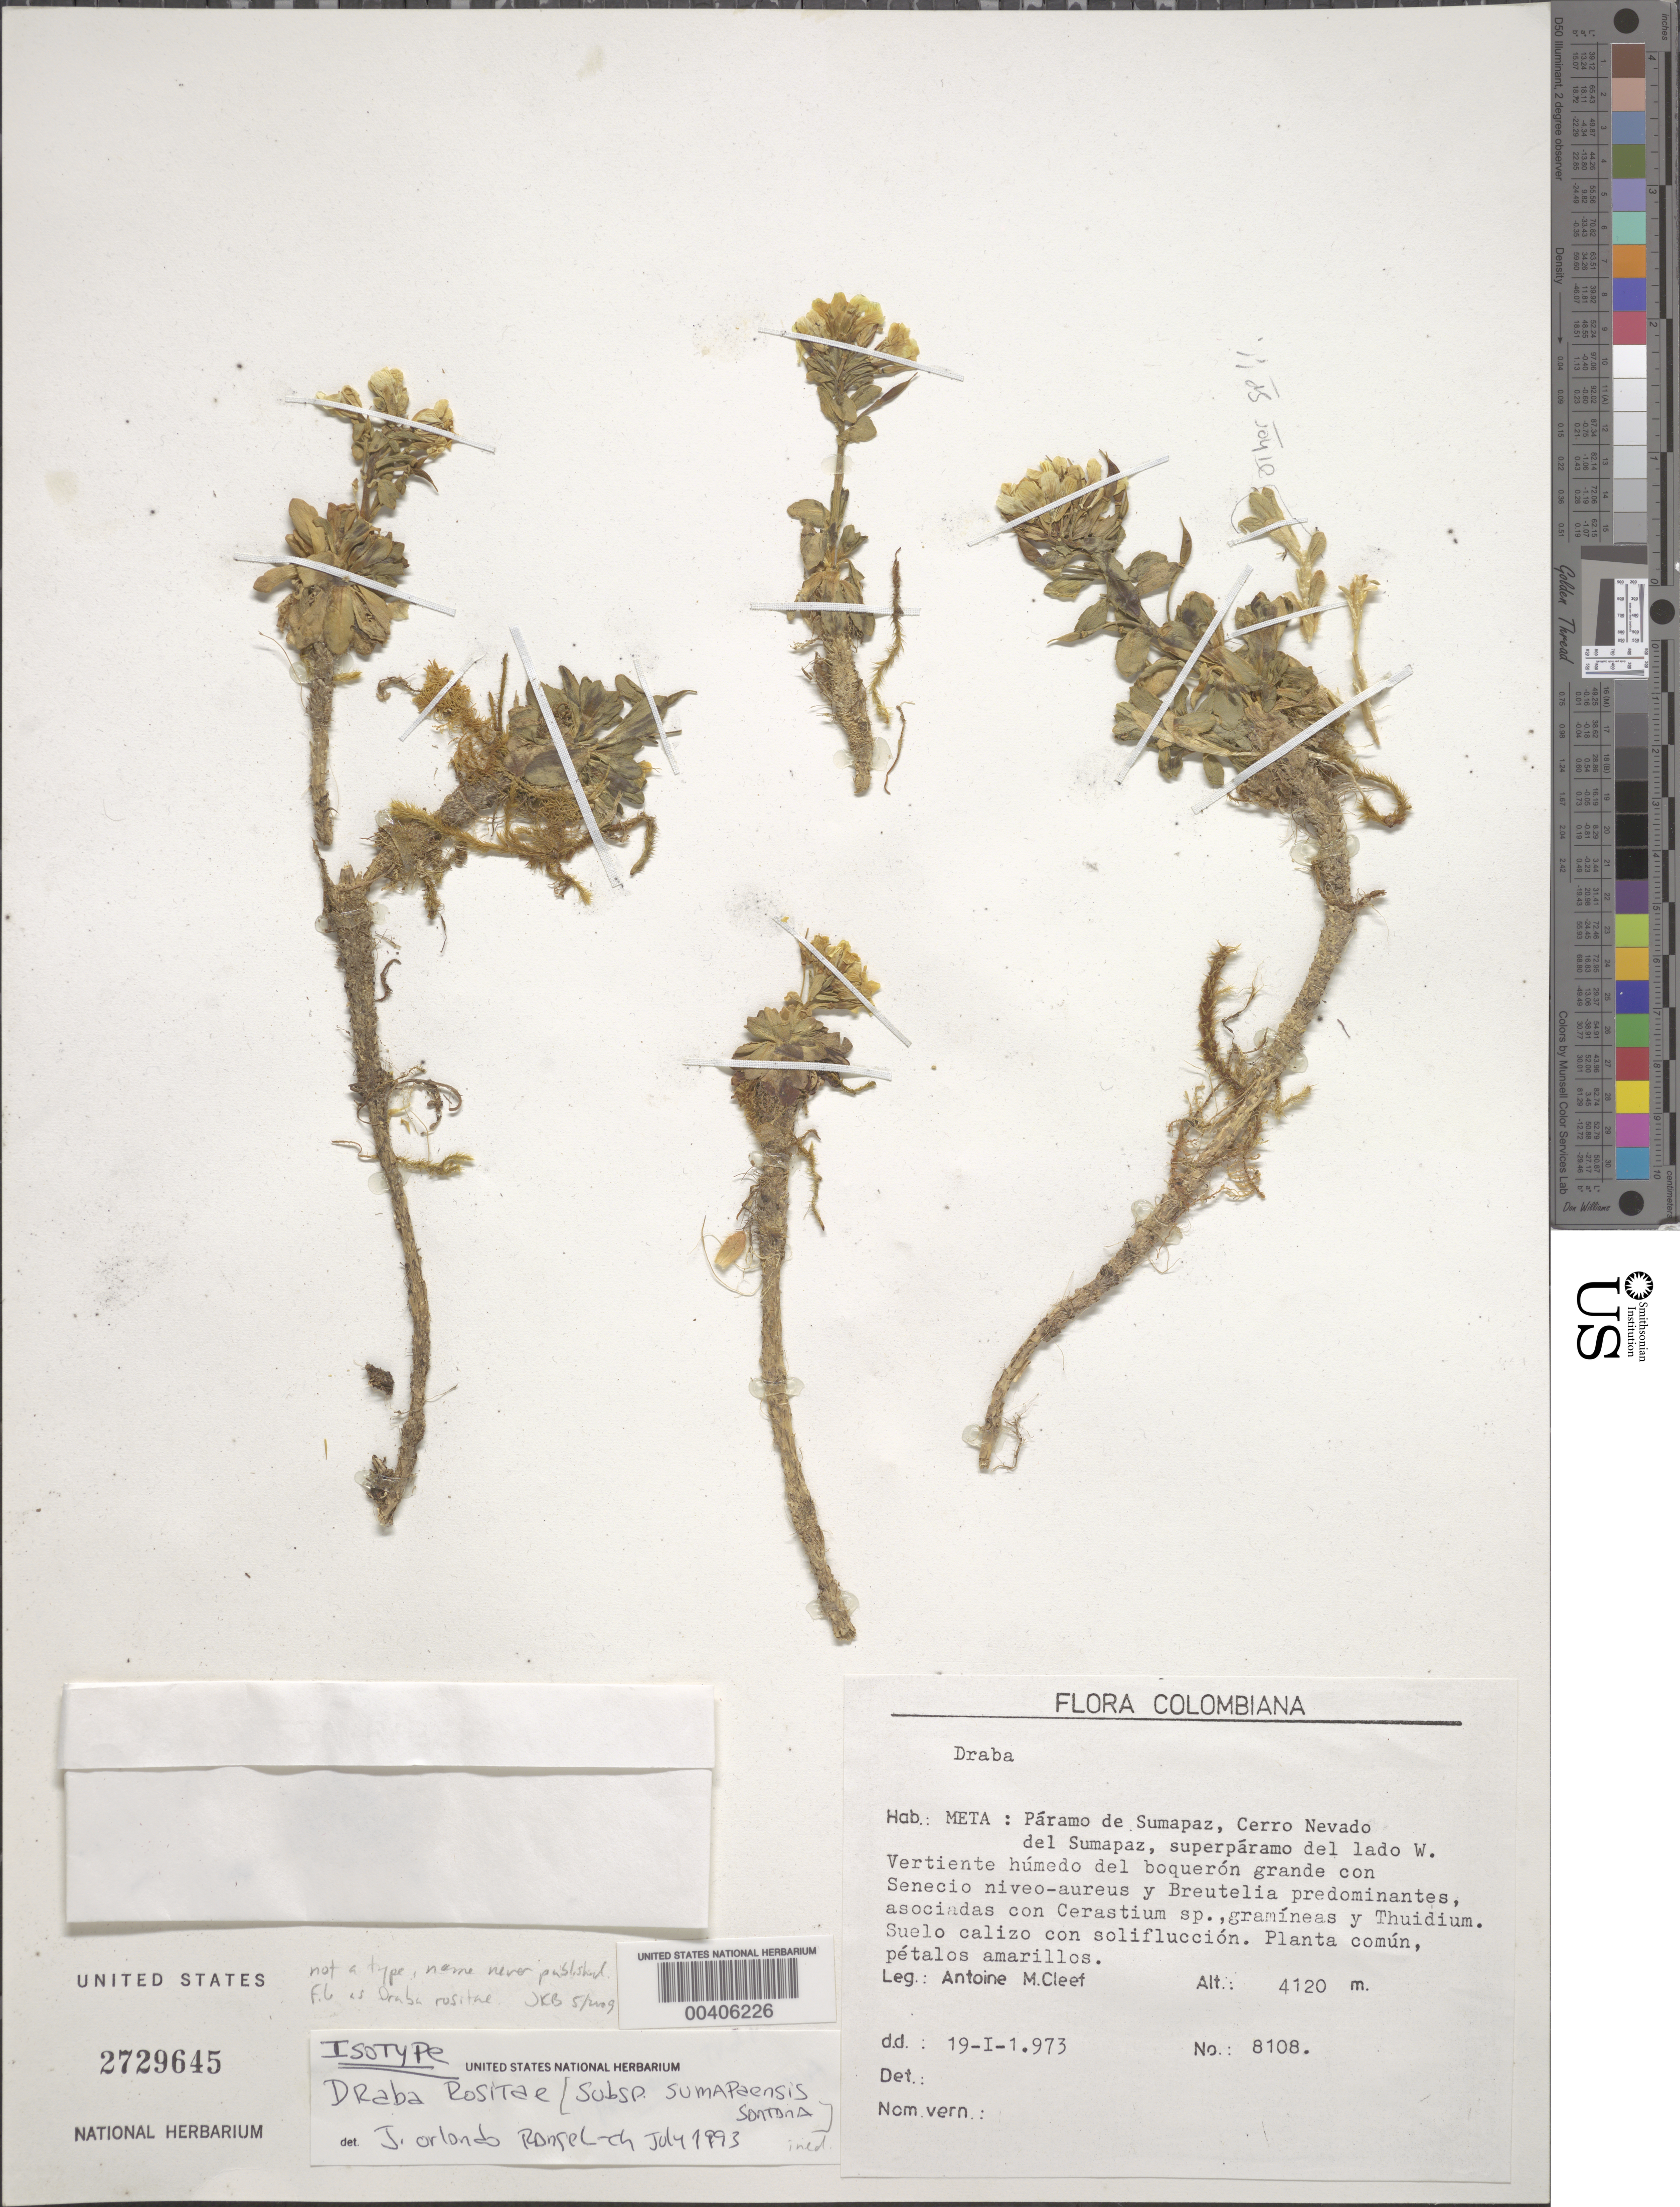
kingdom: Plantae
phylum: Tracheophyta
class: Magnoliopsida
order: Brassicales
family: Brassicaceae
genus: Draba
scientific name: Draba rositae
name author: E. Santana & J.O. Rangel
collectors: A. M. Cleef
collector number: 8108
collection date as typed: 19 Jan 1973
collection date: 1973-01-19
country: Colombia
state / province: Meta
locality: Paramo de Sumapaz, Cerro Nevada del Sumapaz, superParamo DelLado W.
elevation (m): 4120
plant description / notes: Annotated by J. Orlando Rangel-Ch. (1993) as an isotype of Draba rositae subsp. sumapaensis Santana. Not a type, name never published. Santana is no longer in botany (I. Al-shehbaz, pers. comm. to J.K. Boggan, May 2009).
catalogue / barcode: US 2729645